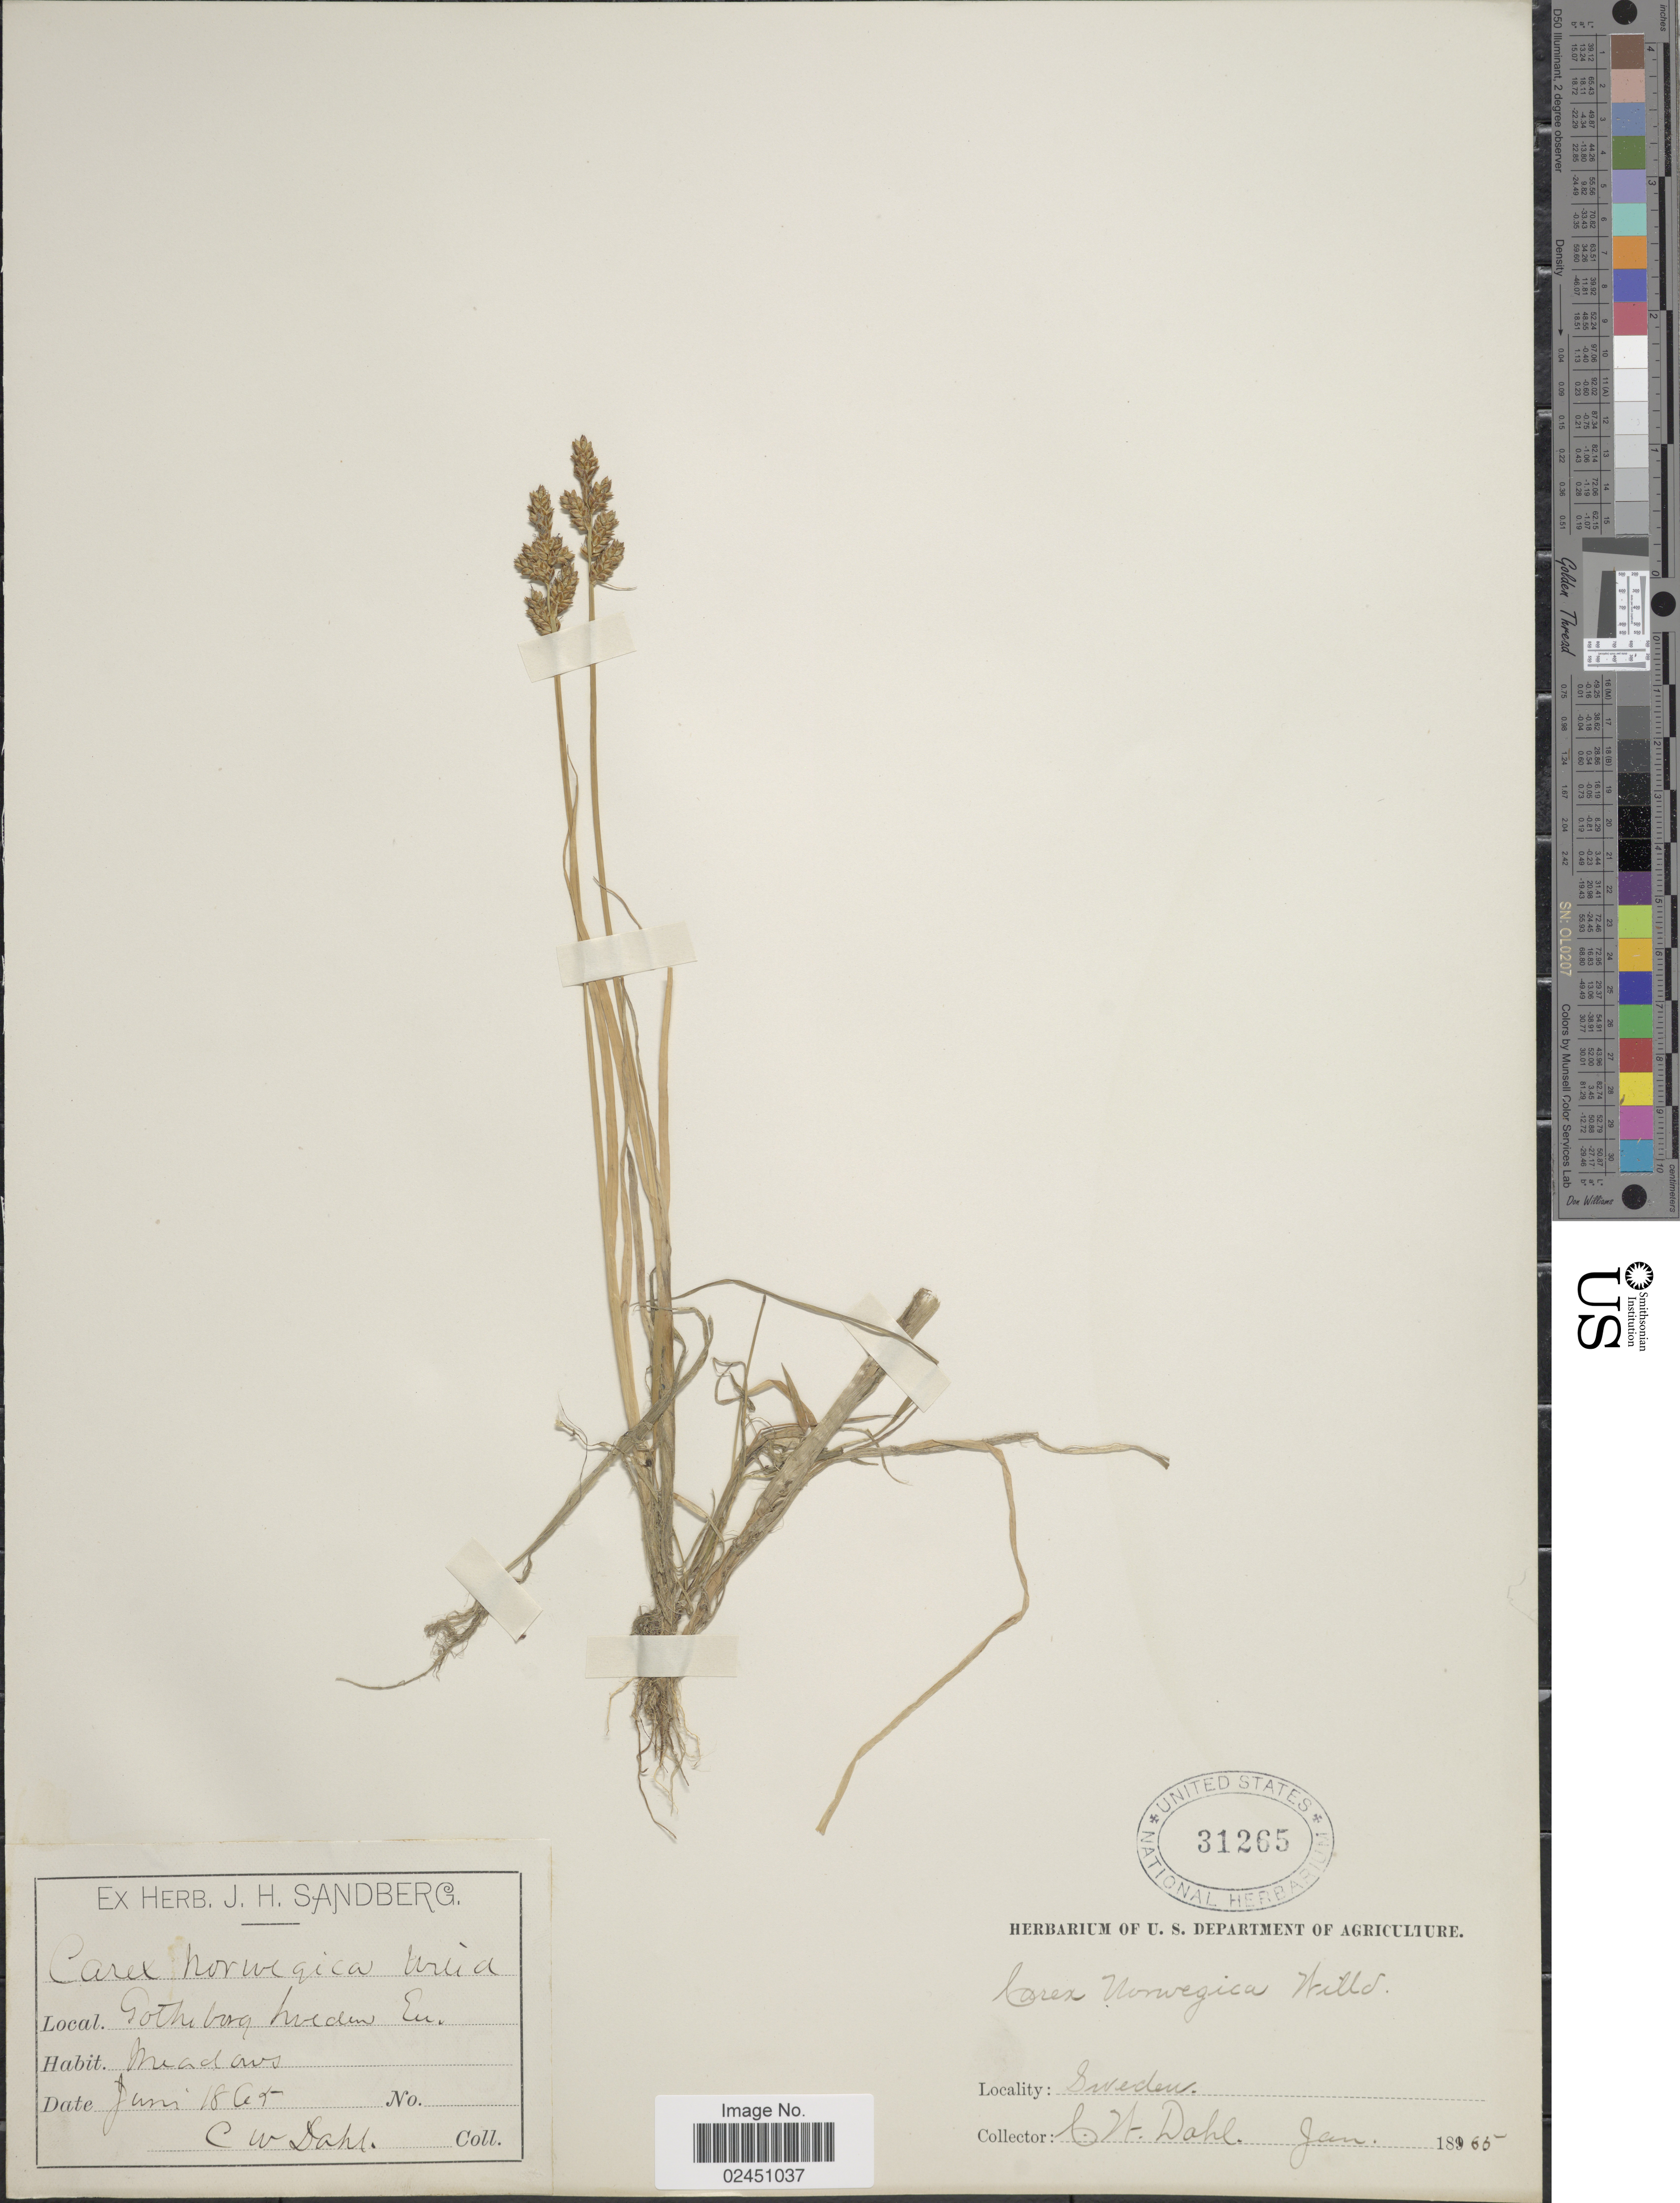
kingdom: Plantae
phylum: Tracheophyta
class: Liliopsida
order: Poales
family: Cyperaceae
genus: Carex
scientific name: Carex norvegica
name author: Retz.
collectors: C. Dahl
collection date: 1865-06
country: Sweden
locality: Gotheburg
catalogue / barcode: US 31265